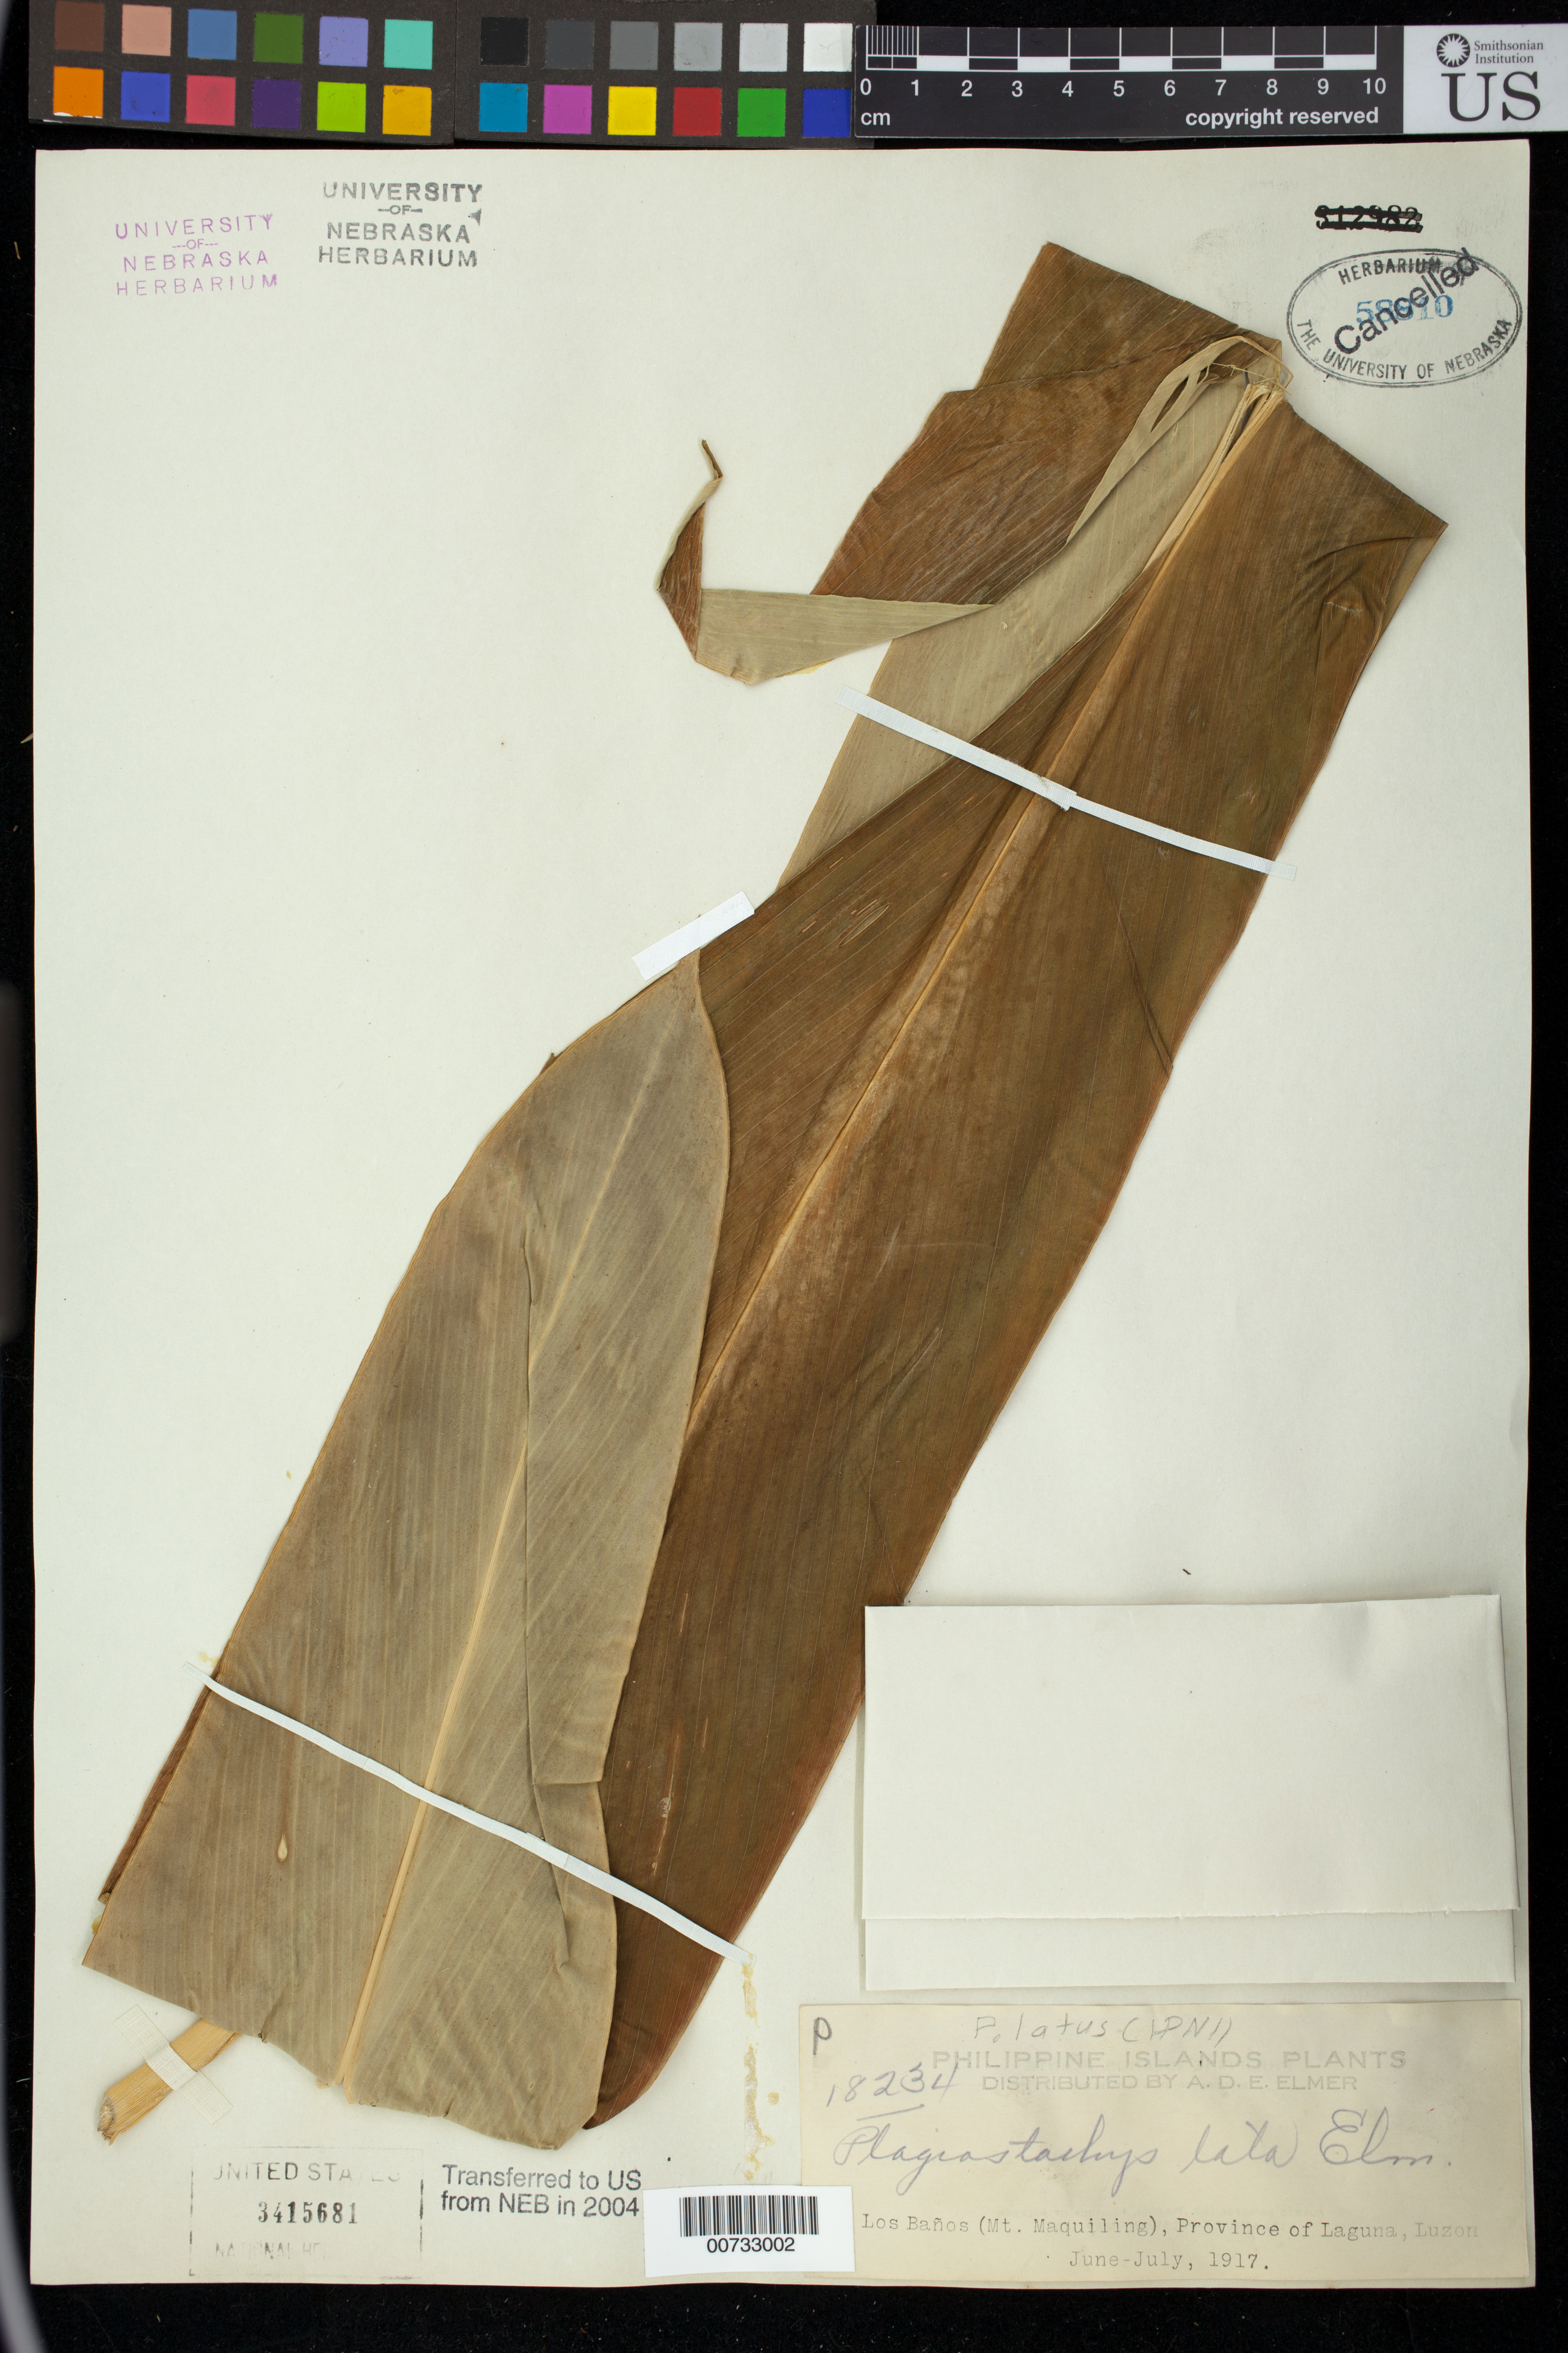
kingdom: Plantae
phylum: Tracheophyta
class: Liliopsida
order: Zingiberales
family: Zingiberaceae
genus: Plagiostachys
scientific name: Plagiostachys latus Elmer, nom. inval.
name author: Elmer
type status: Voucher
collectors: A. D. E. Elmer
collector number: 18234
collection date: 1917-06/1917-07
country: Philippines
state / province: Calabarzon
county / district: Laguna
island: Luzon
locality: Los Banos (Mt Maguiling).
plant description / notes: "Type" of Plagiostachys latus Elmer, name not validly published (no Latin descr. or diagn.)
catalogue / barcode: US 3415681